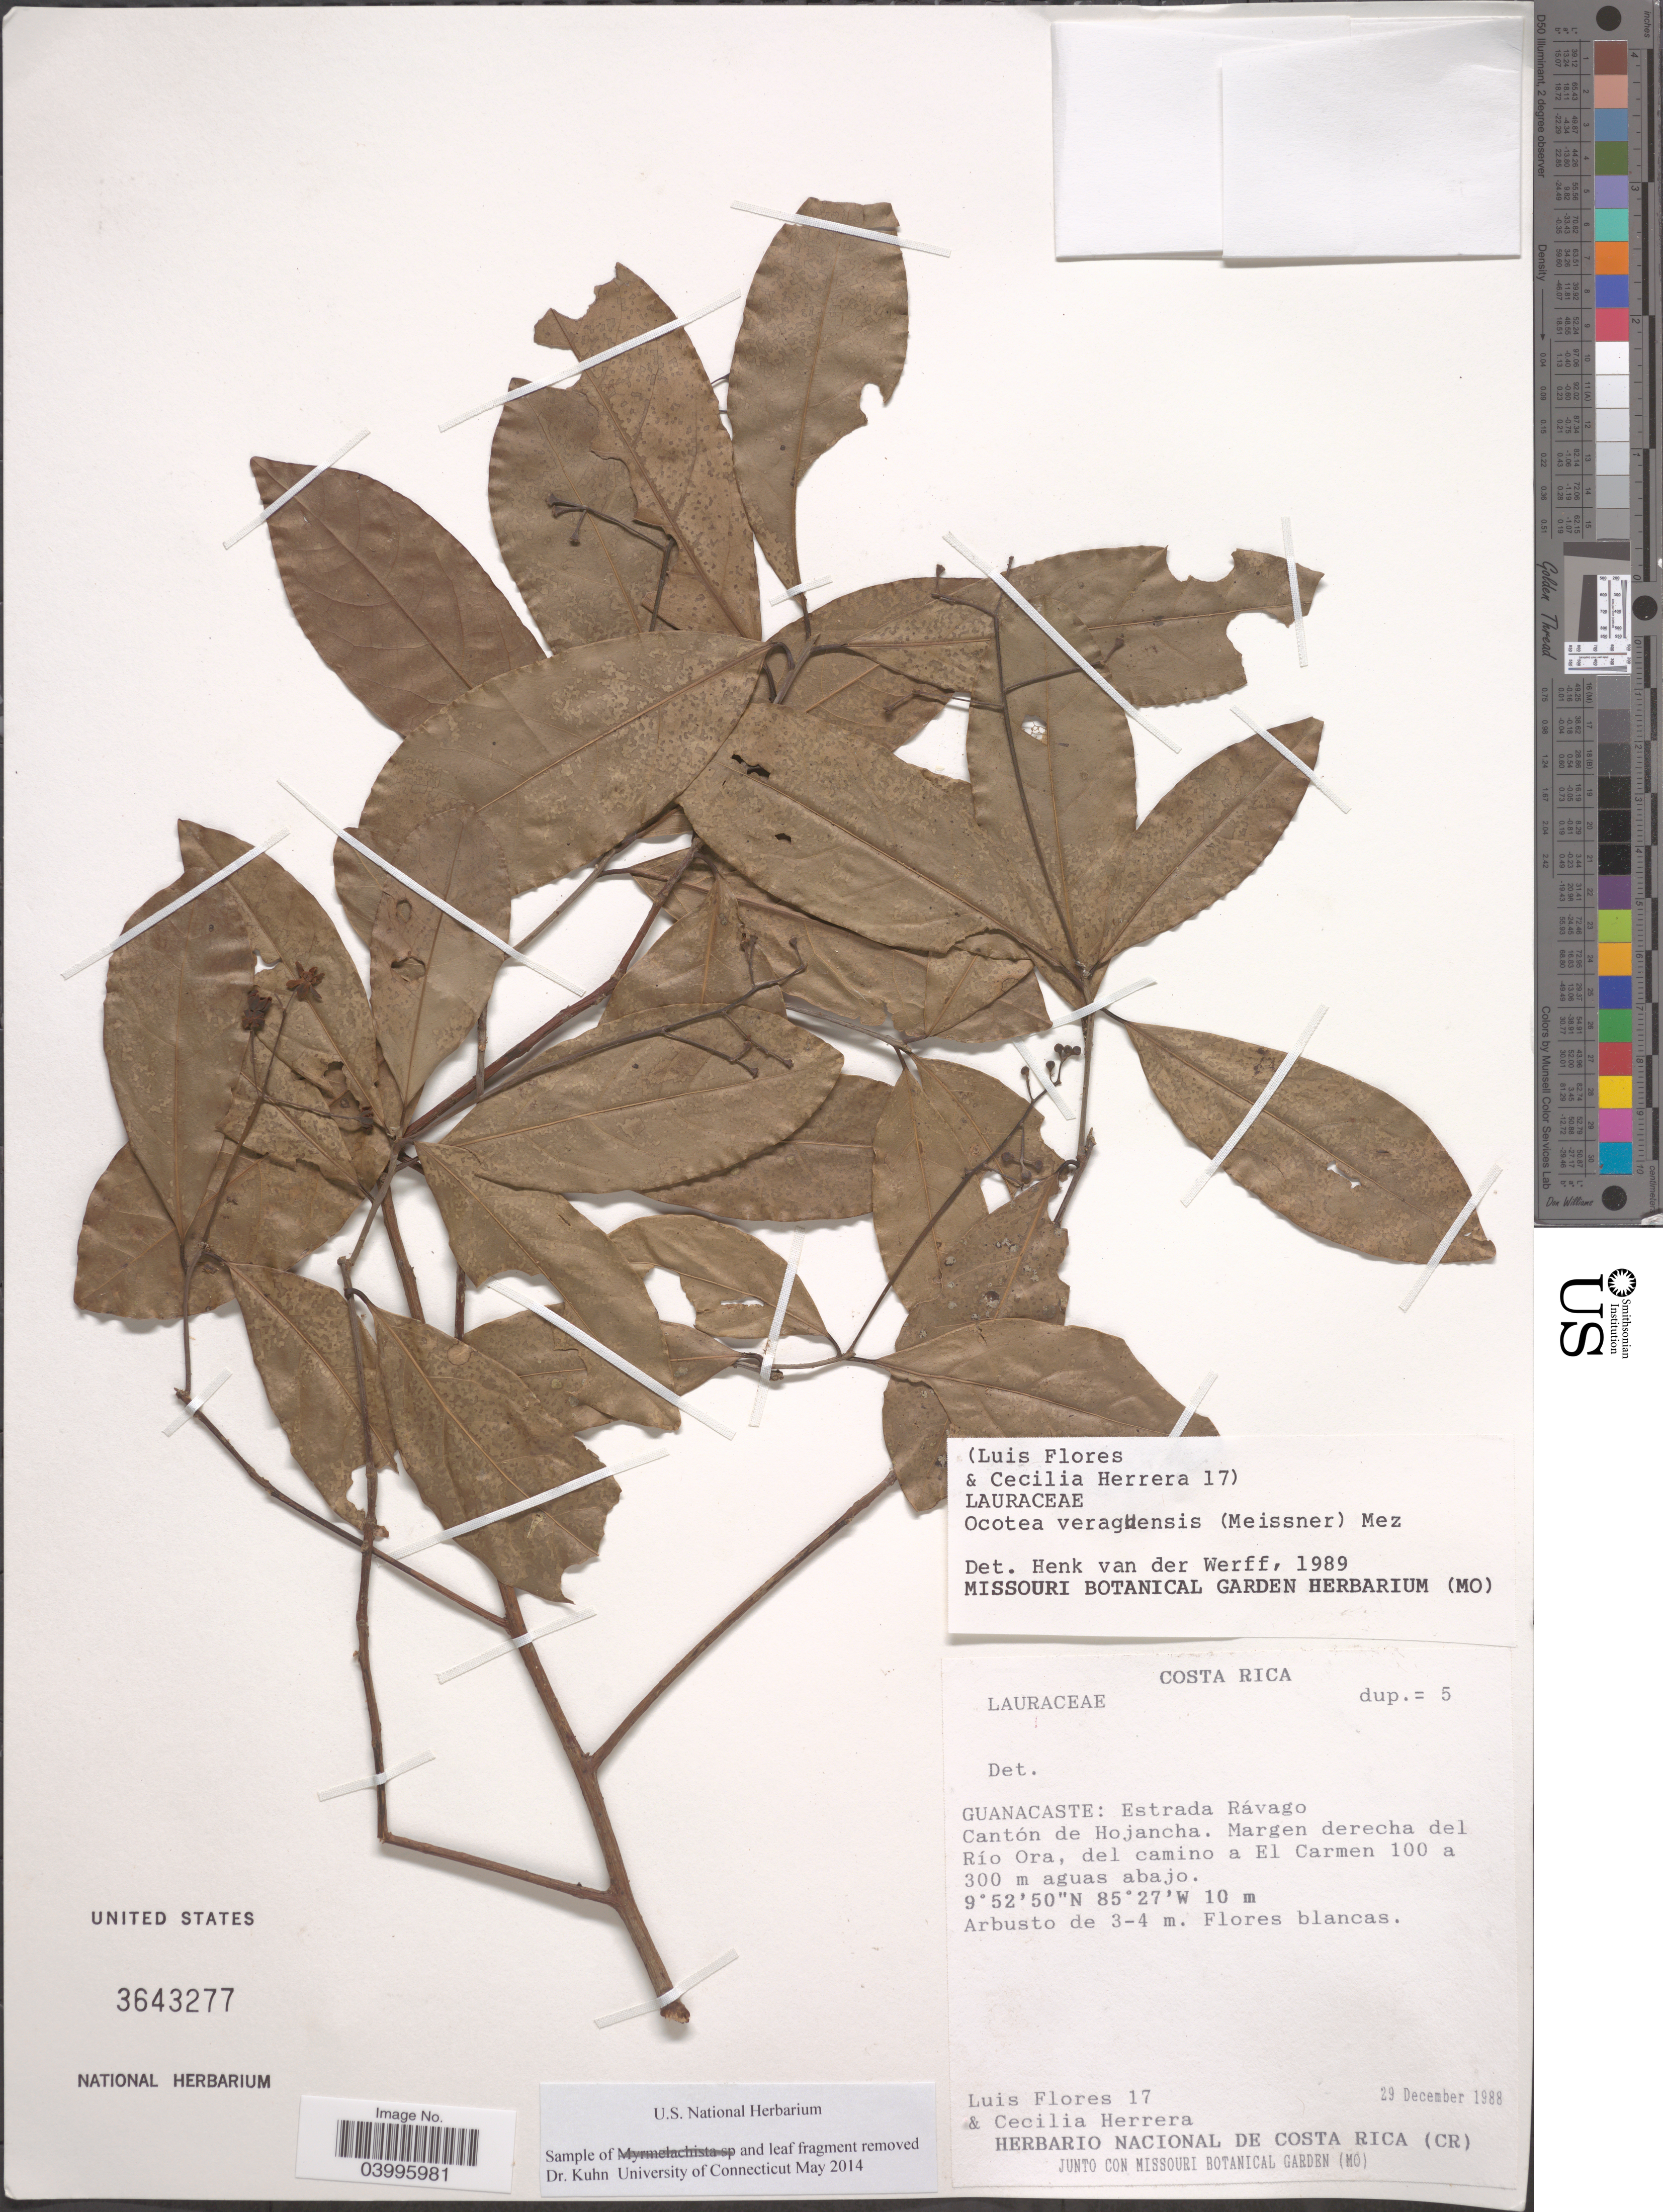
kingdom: Plantae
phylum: Tracheophyta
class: Magnoliopsida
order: Laurales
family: Lauraceae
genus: Ocotea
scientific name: Ocotea veraguensis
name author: (Meisn.) Mez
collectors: L. Flores & C. Herrera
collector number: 17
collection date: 1988-12-29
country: Costa Rica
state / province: Guanacaste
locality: Estrada Rávago Cantón de Hojancha. Margen derecha del Río Ora, del camino a El Carmen 100 a 300 m aguas abajo.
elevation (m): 10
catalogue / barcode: US 3643277